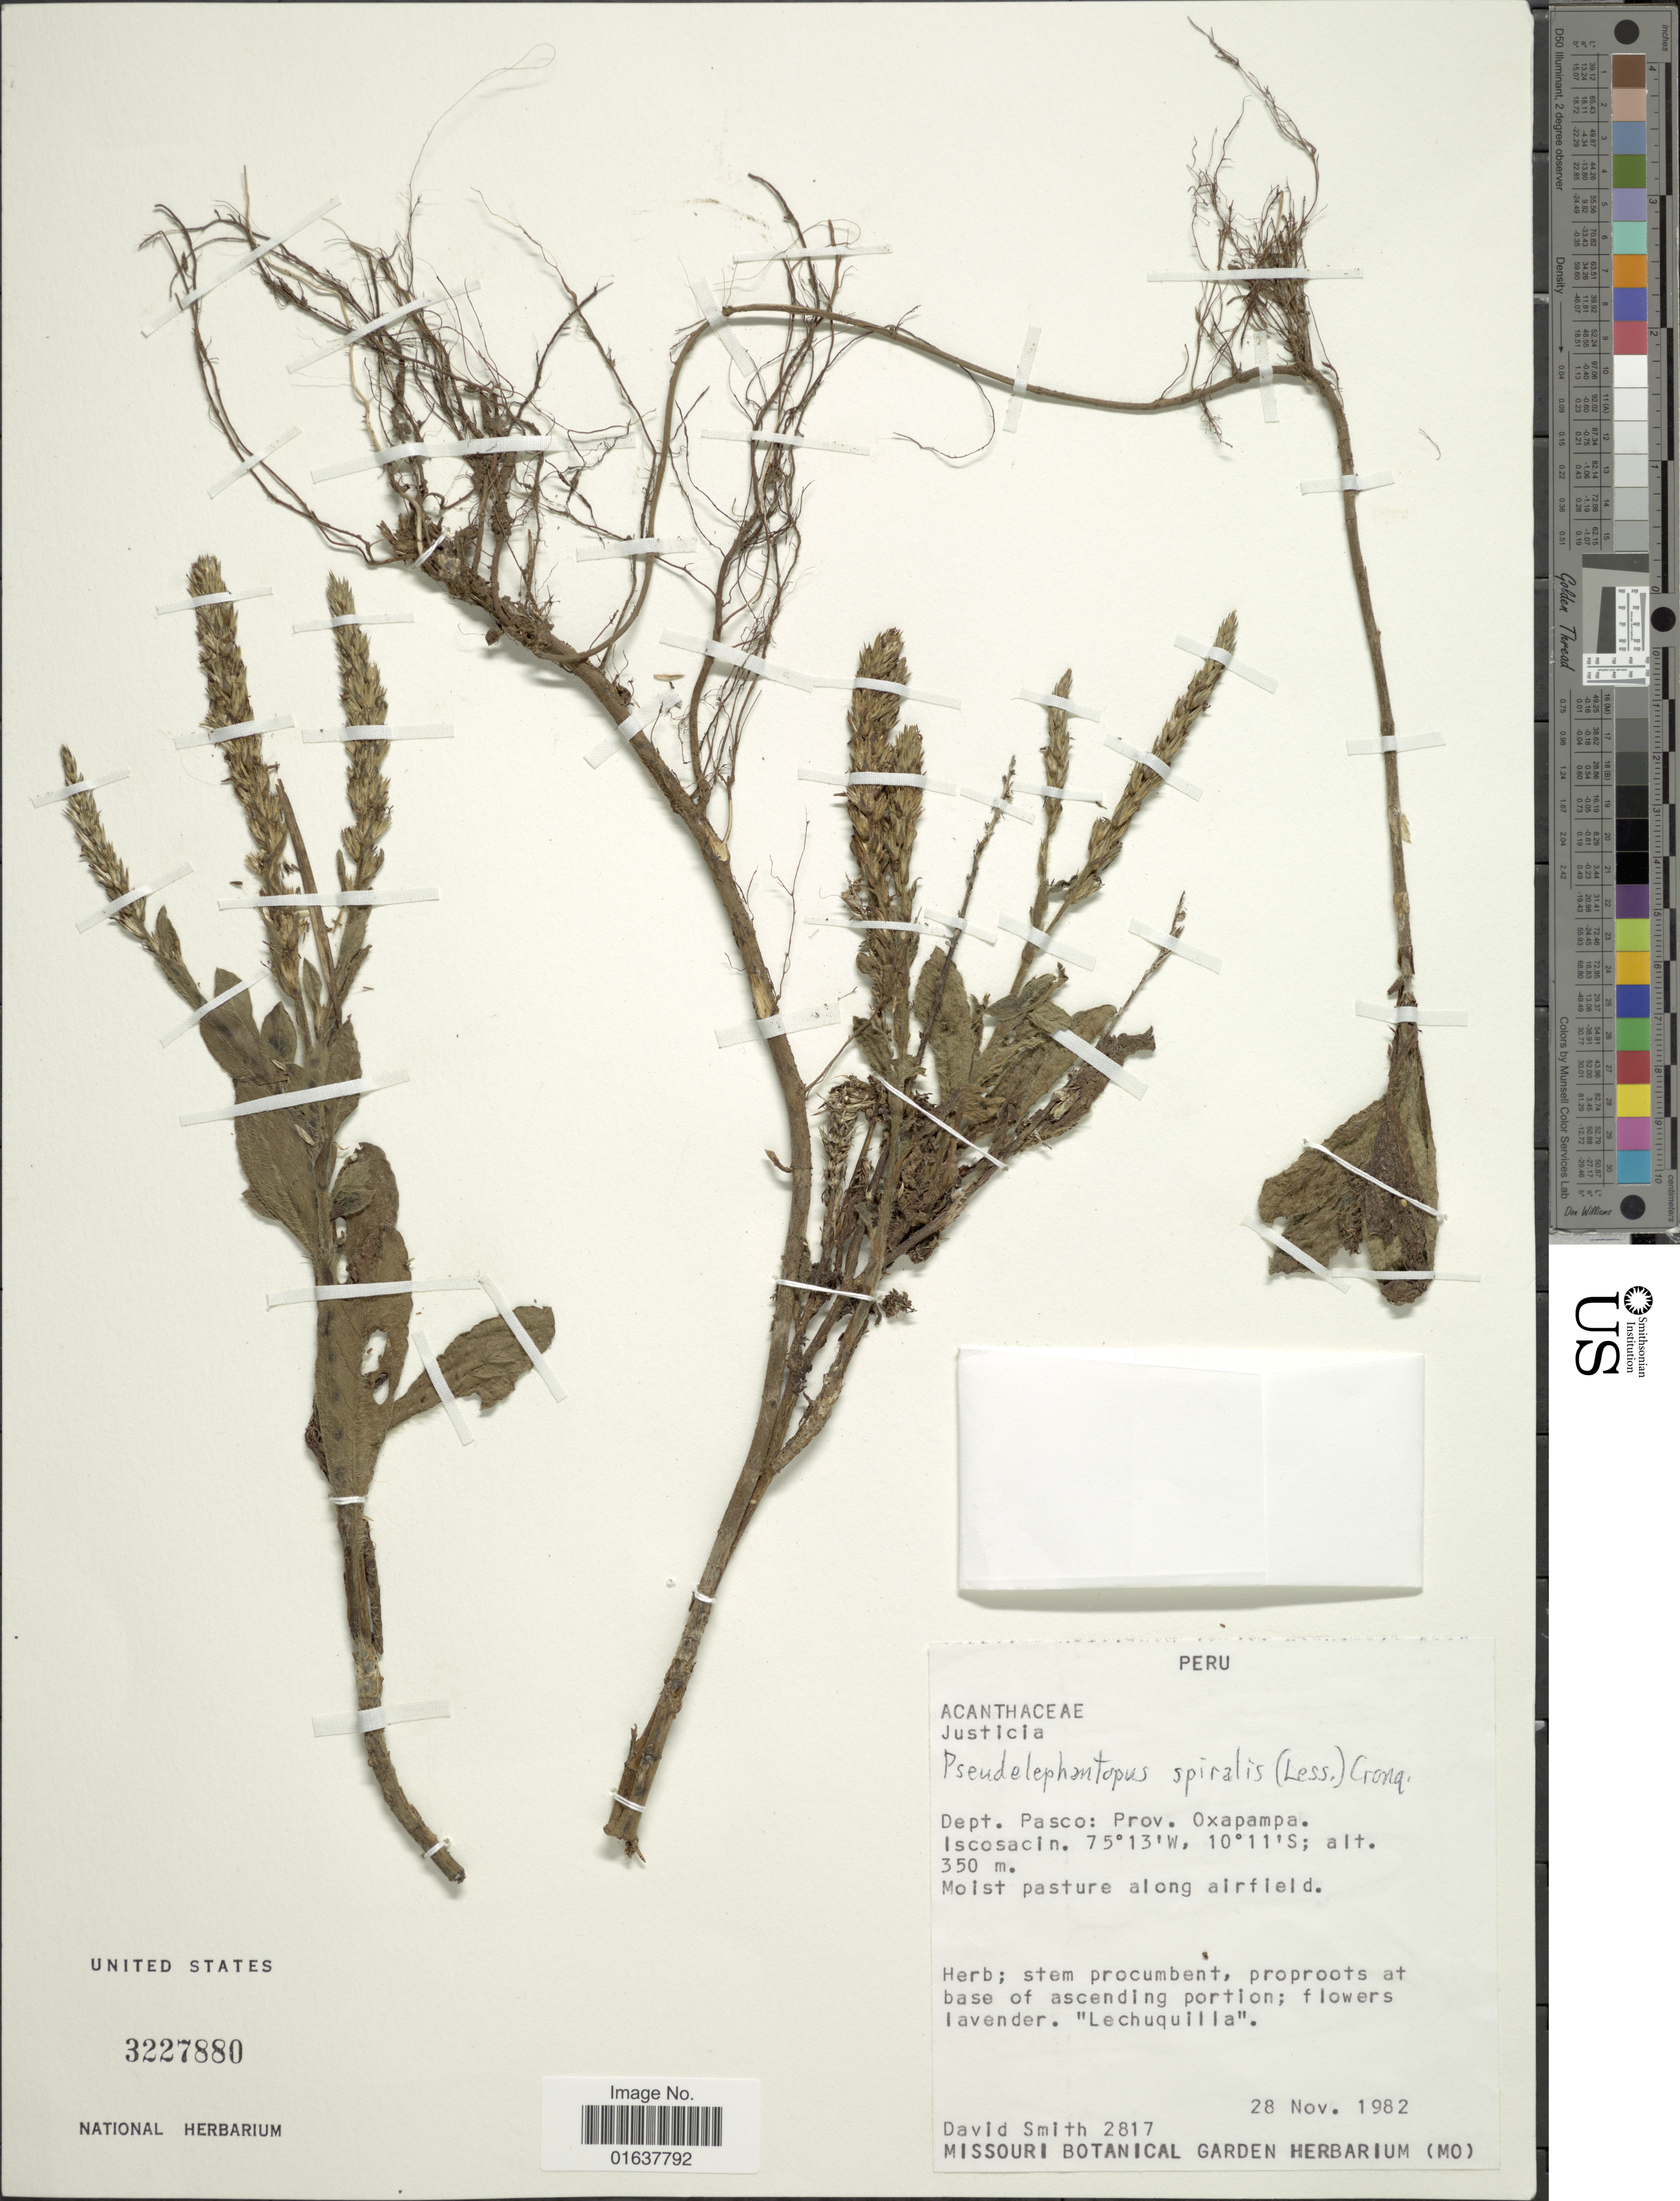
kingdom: Plantae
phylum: Tracheophyta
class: Magnoliopsida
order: Asterales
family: Asteraceae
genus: Pseudelephantopus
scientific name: Pseudelephantopus spiralis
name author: (Less.) Cronquist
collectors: D. Smith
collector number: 2817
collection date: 1982-11-28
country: Peru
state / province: Pasco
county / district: Oxapampa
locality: Iscosacin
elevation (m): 350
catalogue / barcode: US 3227880